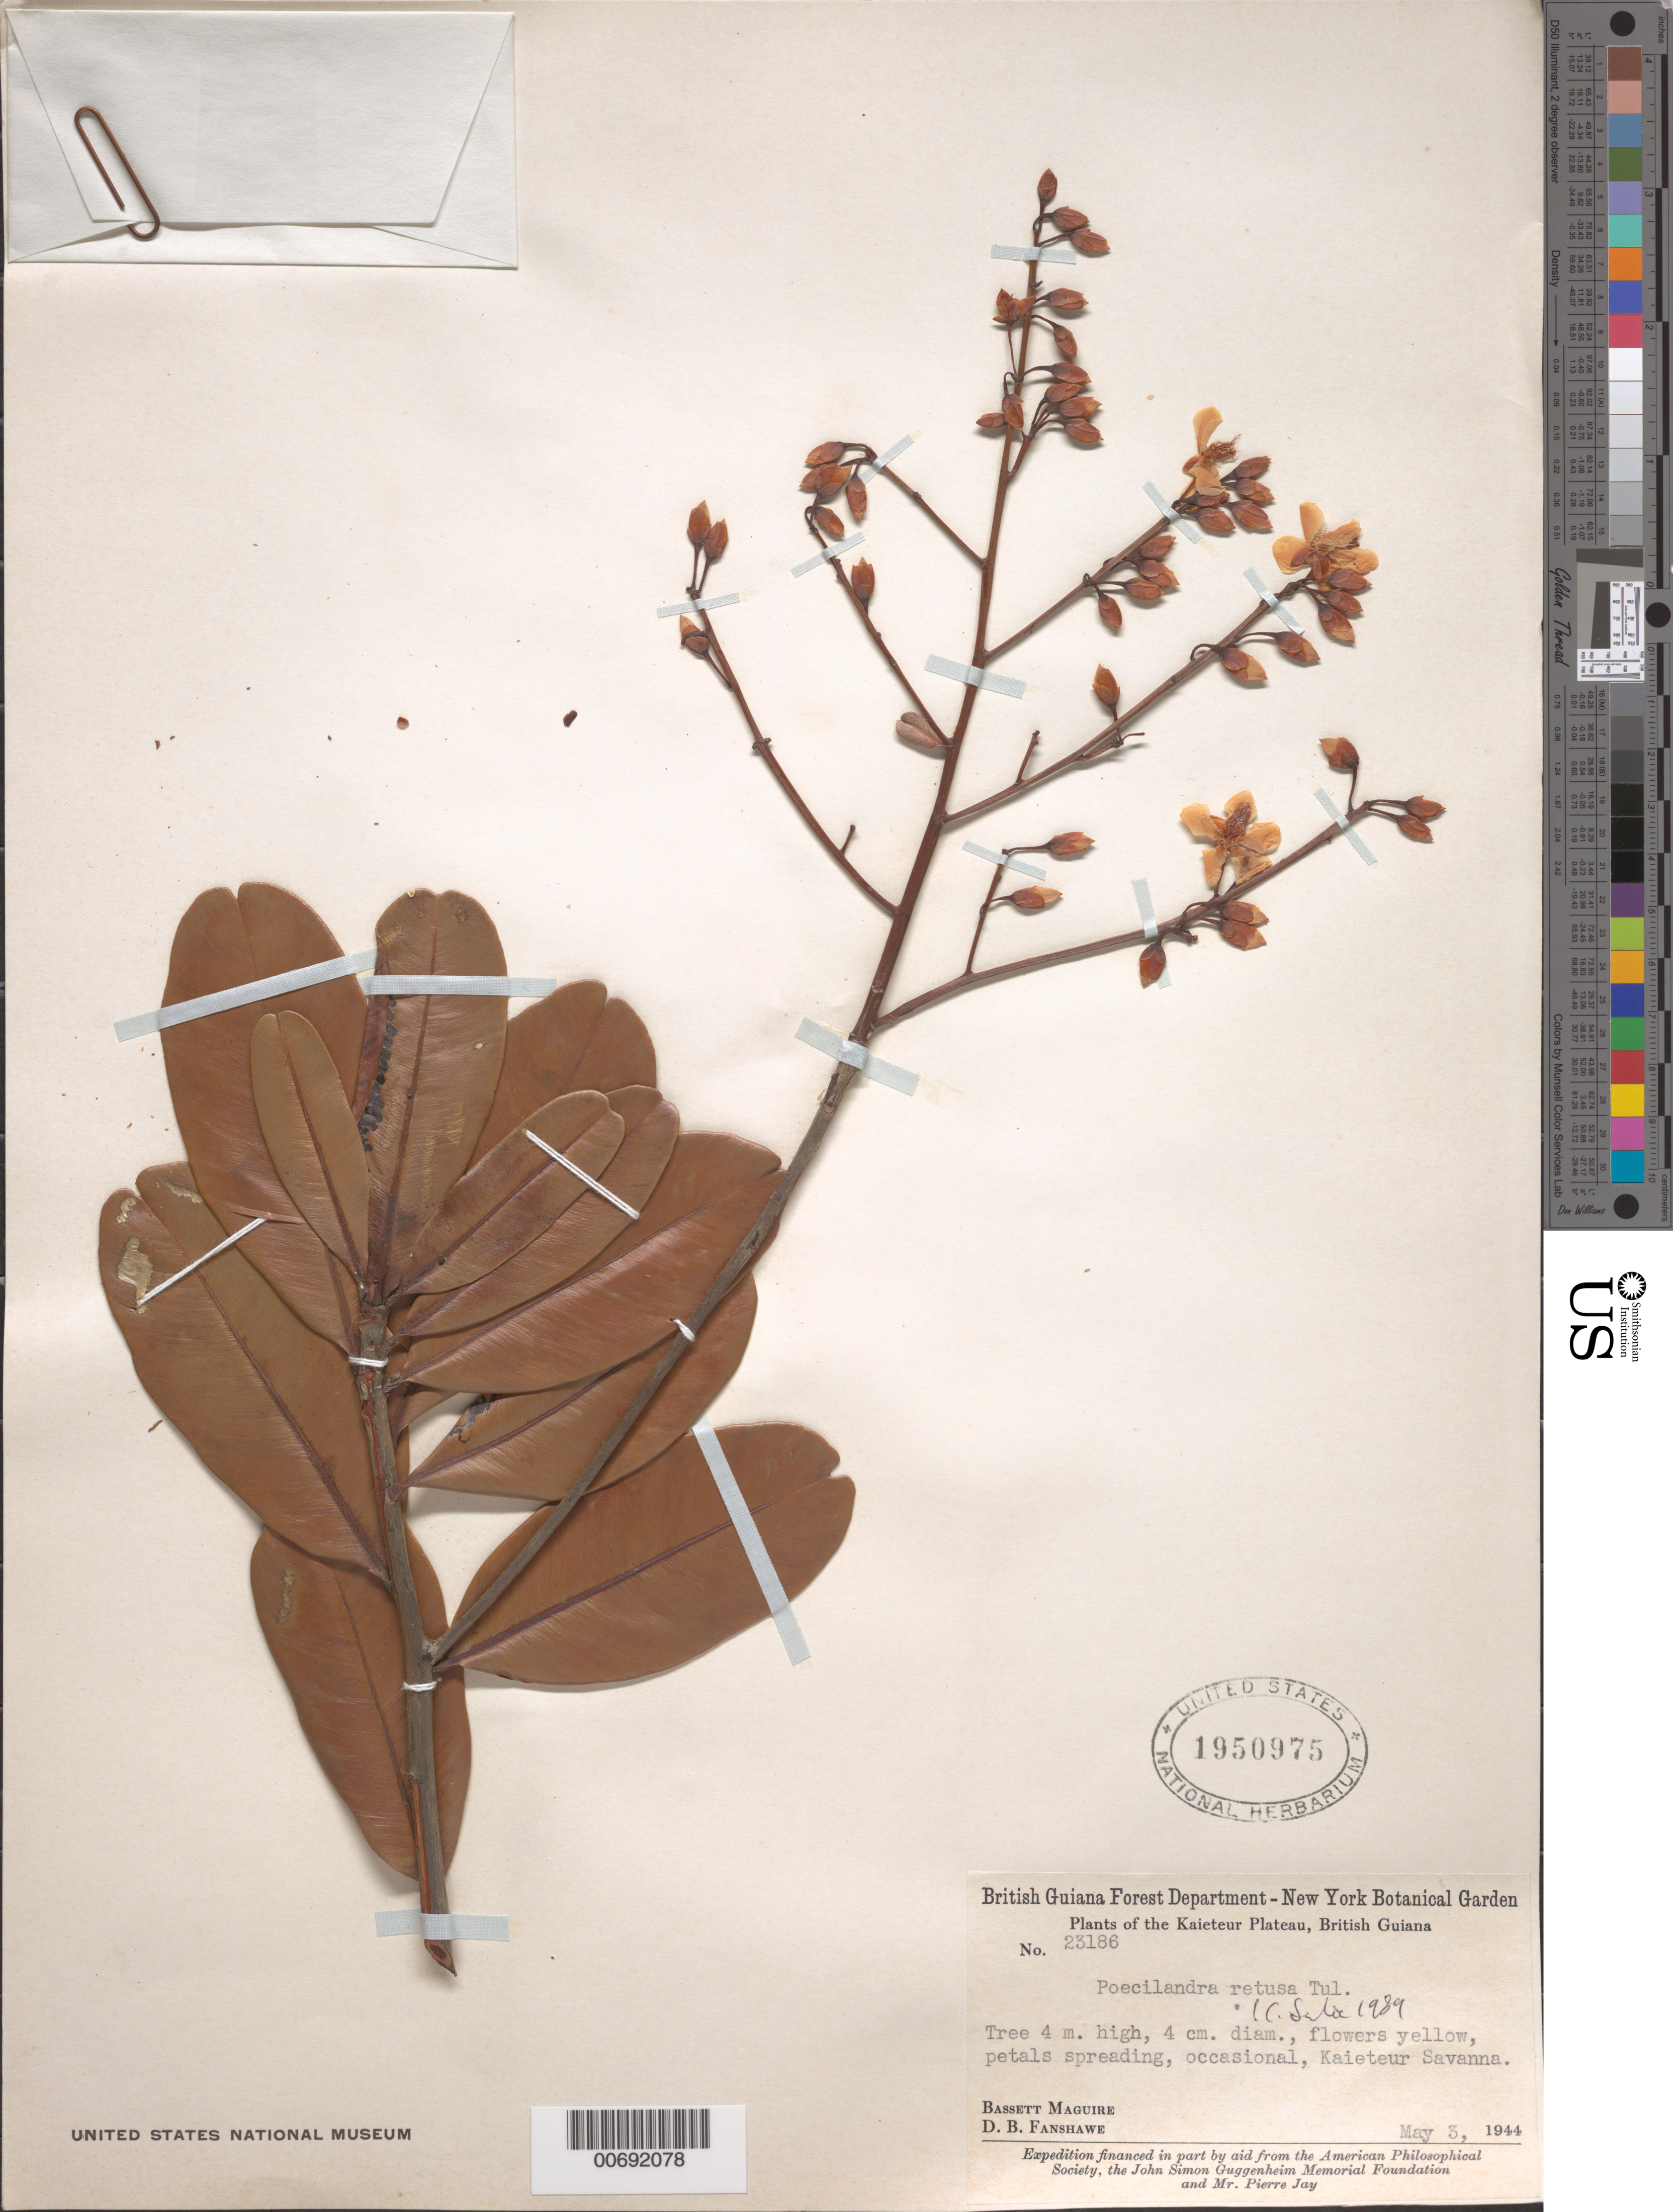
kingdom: Plantae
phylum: Tracheophyta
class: Magnoliopsida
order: Malpighiales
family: Ochnaceae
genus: Poecilandra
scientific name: Poecilandra retusa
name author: Tul.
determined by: Sastre, C. H. L.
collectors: B. Maguire & D. B. Fanshawe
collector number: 23186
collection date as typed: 3-May-44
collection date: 1944-05-03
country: Guyana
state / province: Potaro-Siparuni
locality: Kaieteur Plateau, Kaieteur Savannas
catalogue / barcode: US 1950975